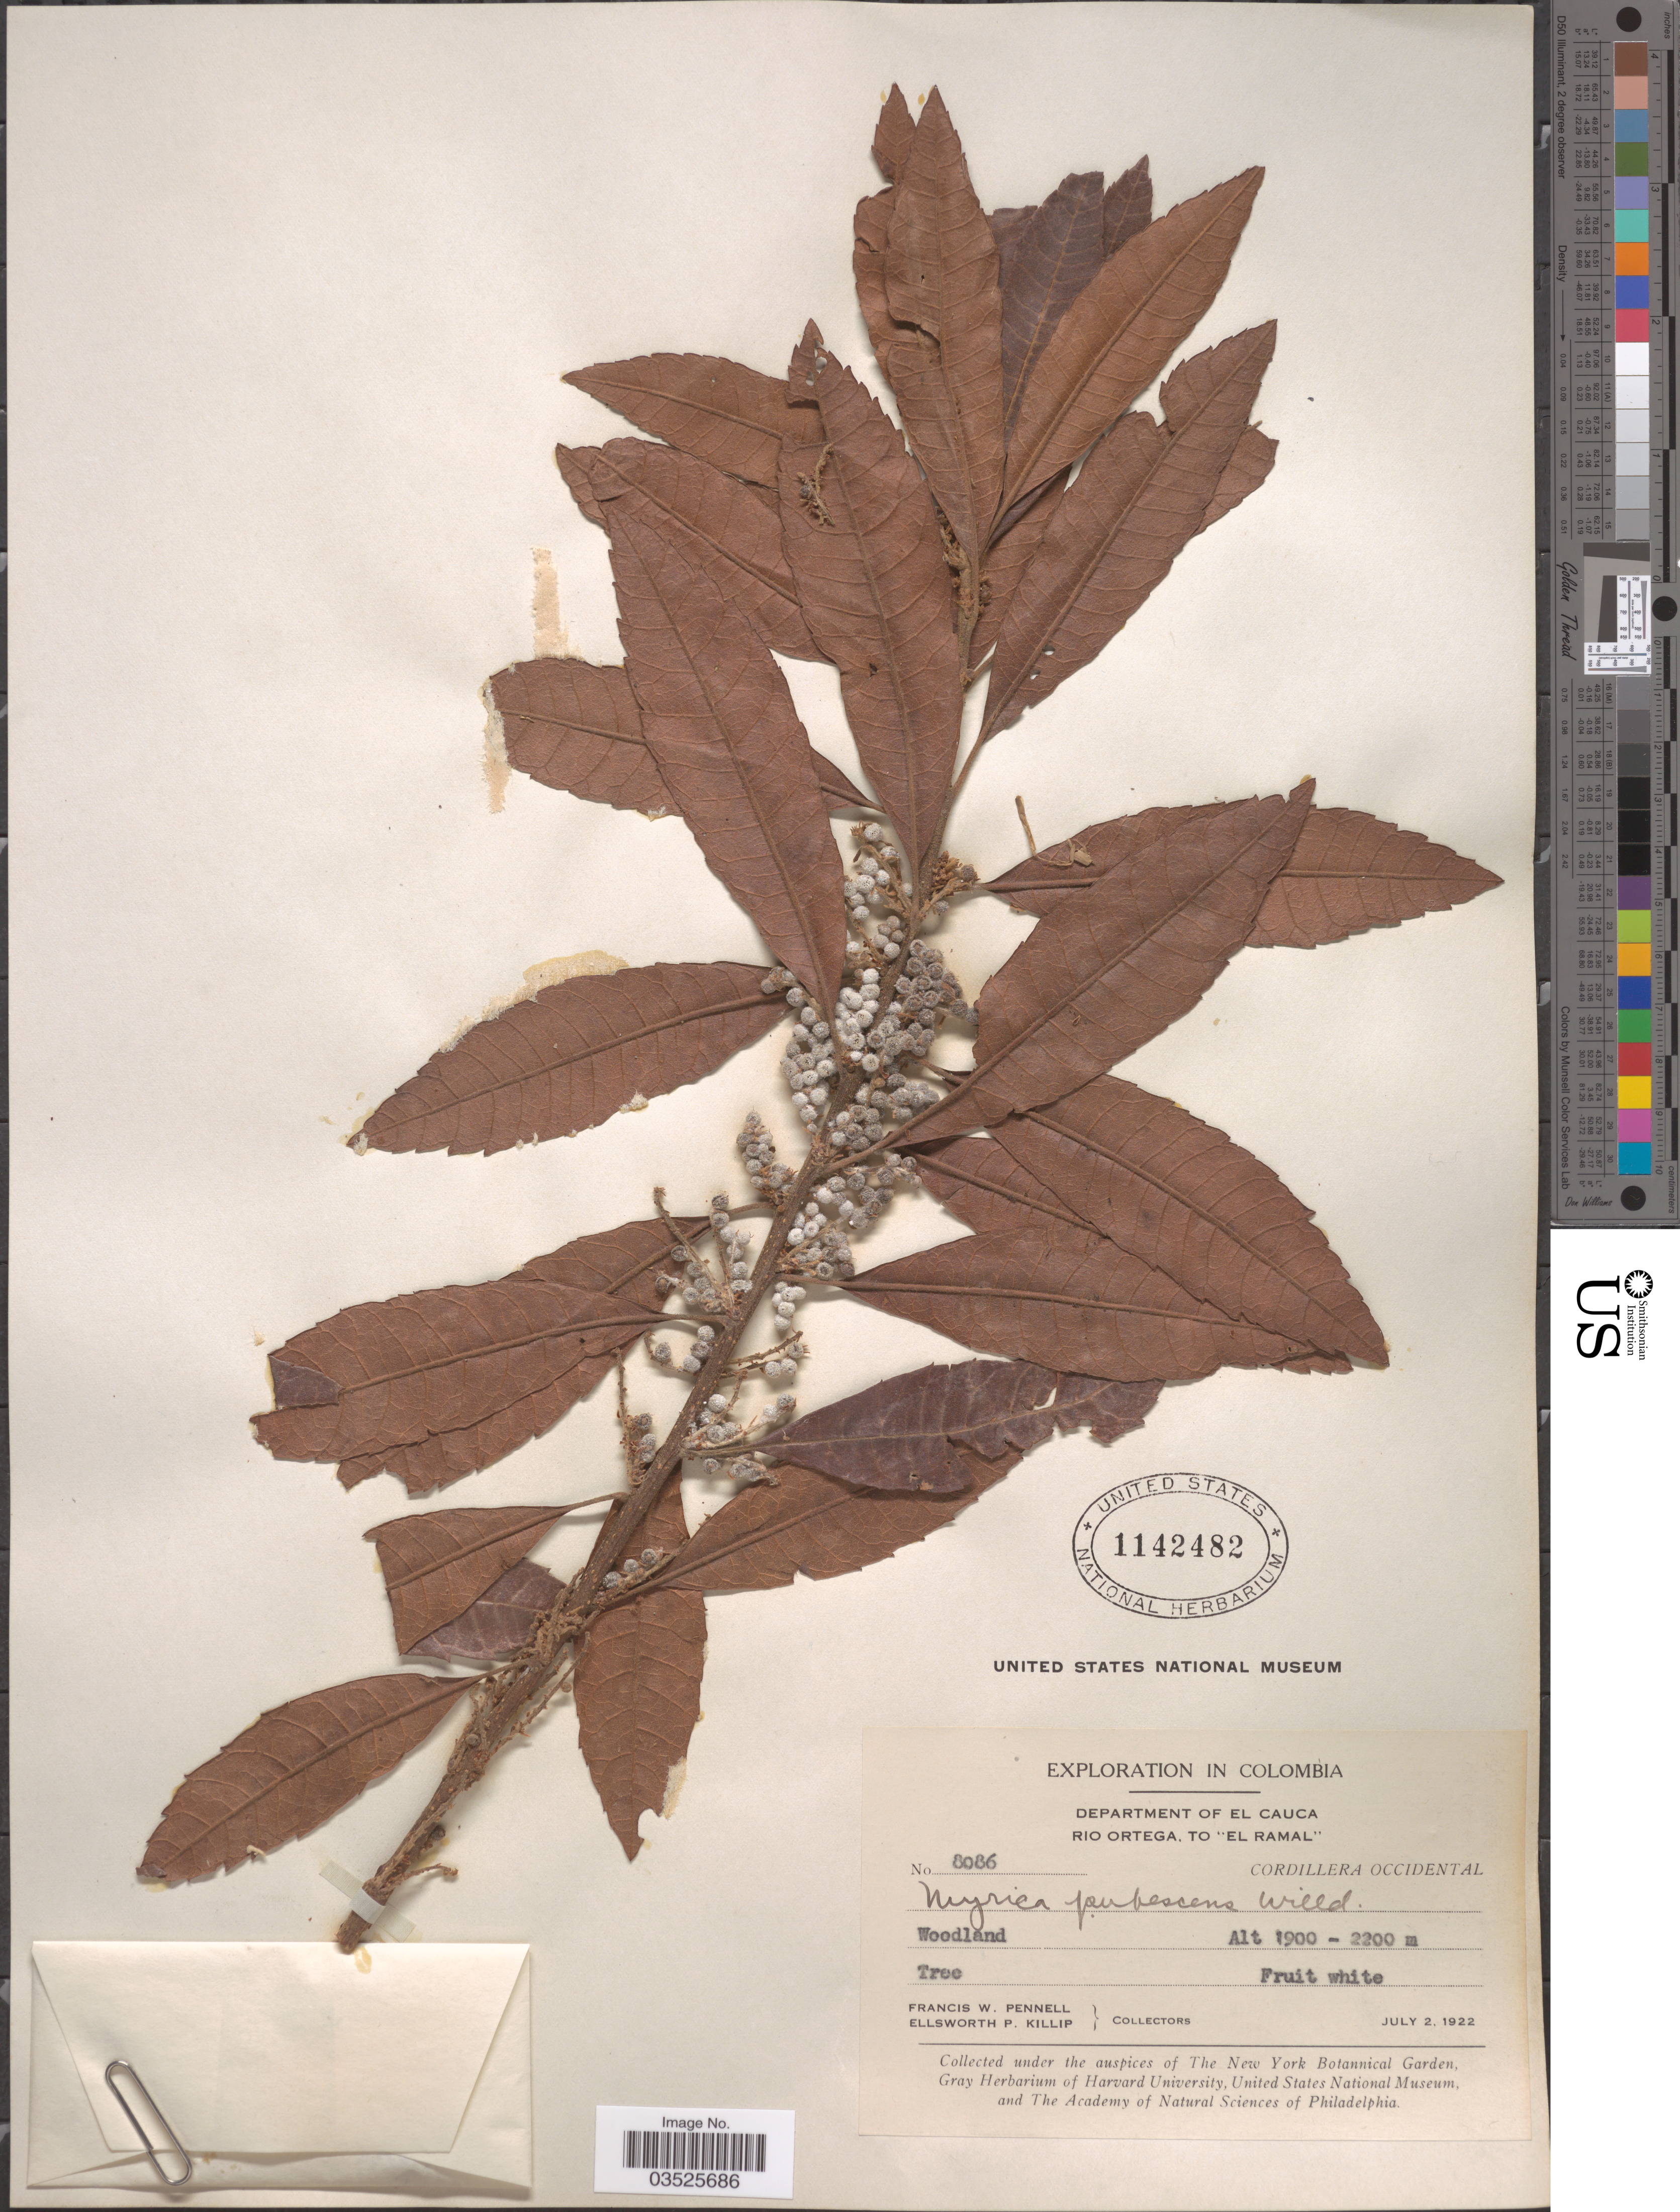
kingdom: Plantae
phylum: Tracheophyta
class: Magnoliopsida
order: Fagales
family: Myricaceae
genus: Morella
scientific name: Morella pubescens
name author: (Humb. & Bonpl. ex Willd.) Wilbur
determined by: Strong, M. T., (US), Smithsonian Institution - National Museum of Natural History (UNITED STATES)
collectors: F. W. Pennell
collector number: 8086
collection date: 1922-07-02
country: Colombia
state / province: Cauca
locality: Department of El Cauca, Rio Ortega, to 'El Ramal'. Cordillera Occidental.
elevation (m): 1900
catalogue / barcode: US 1142482